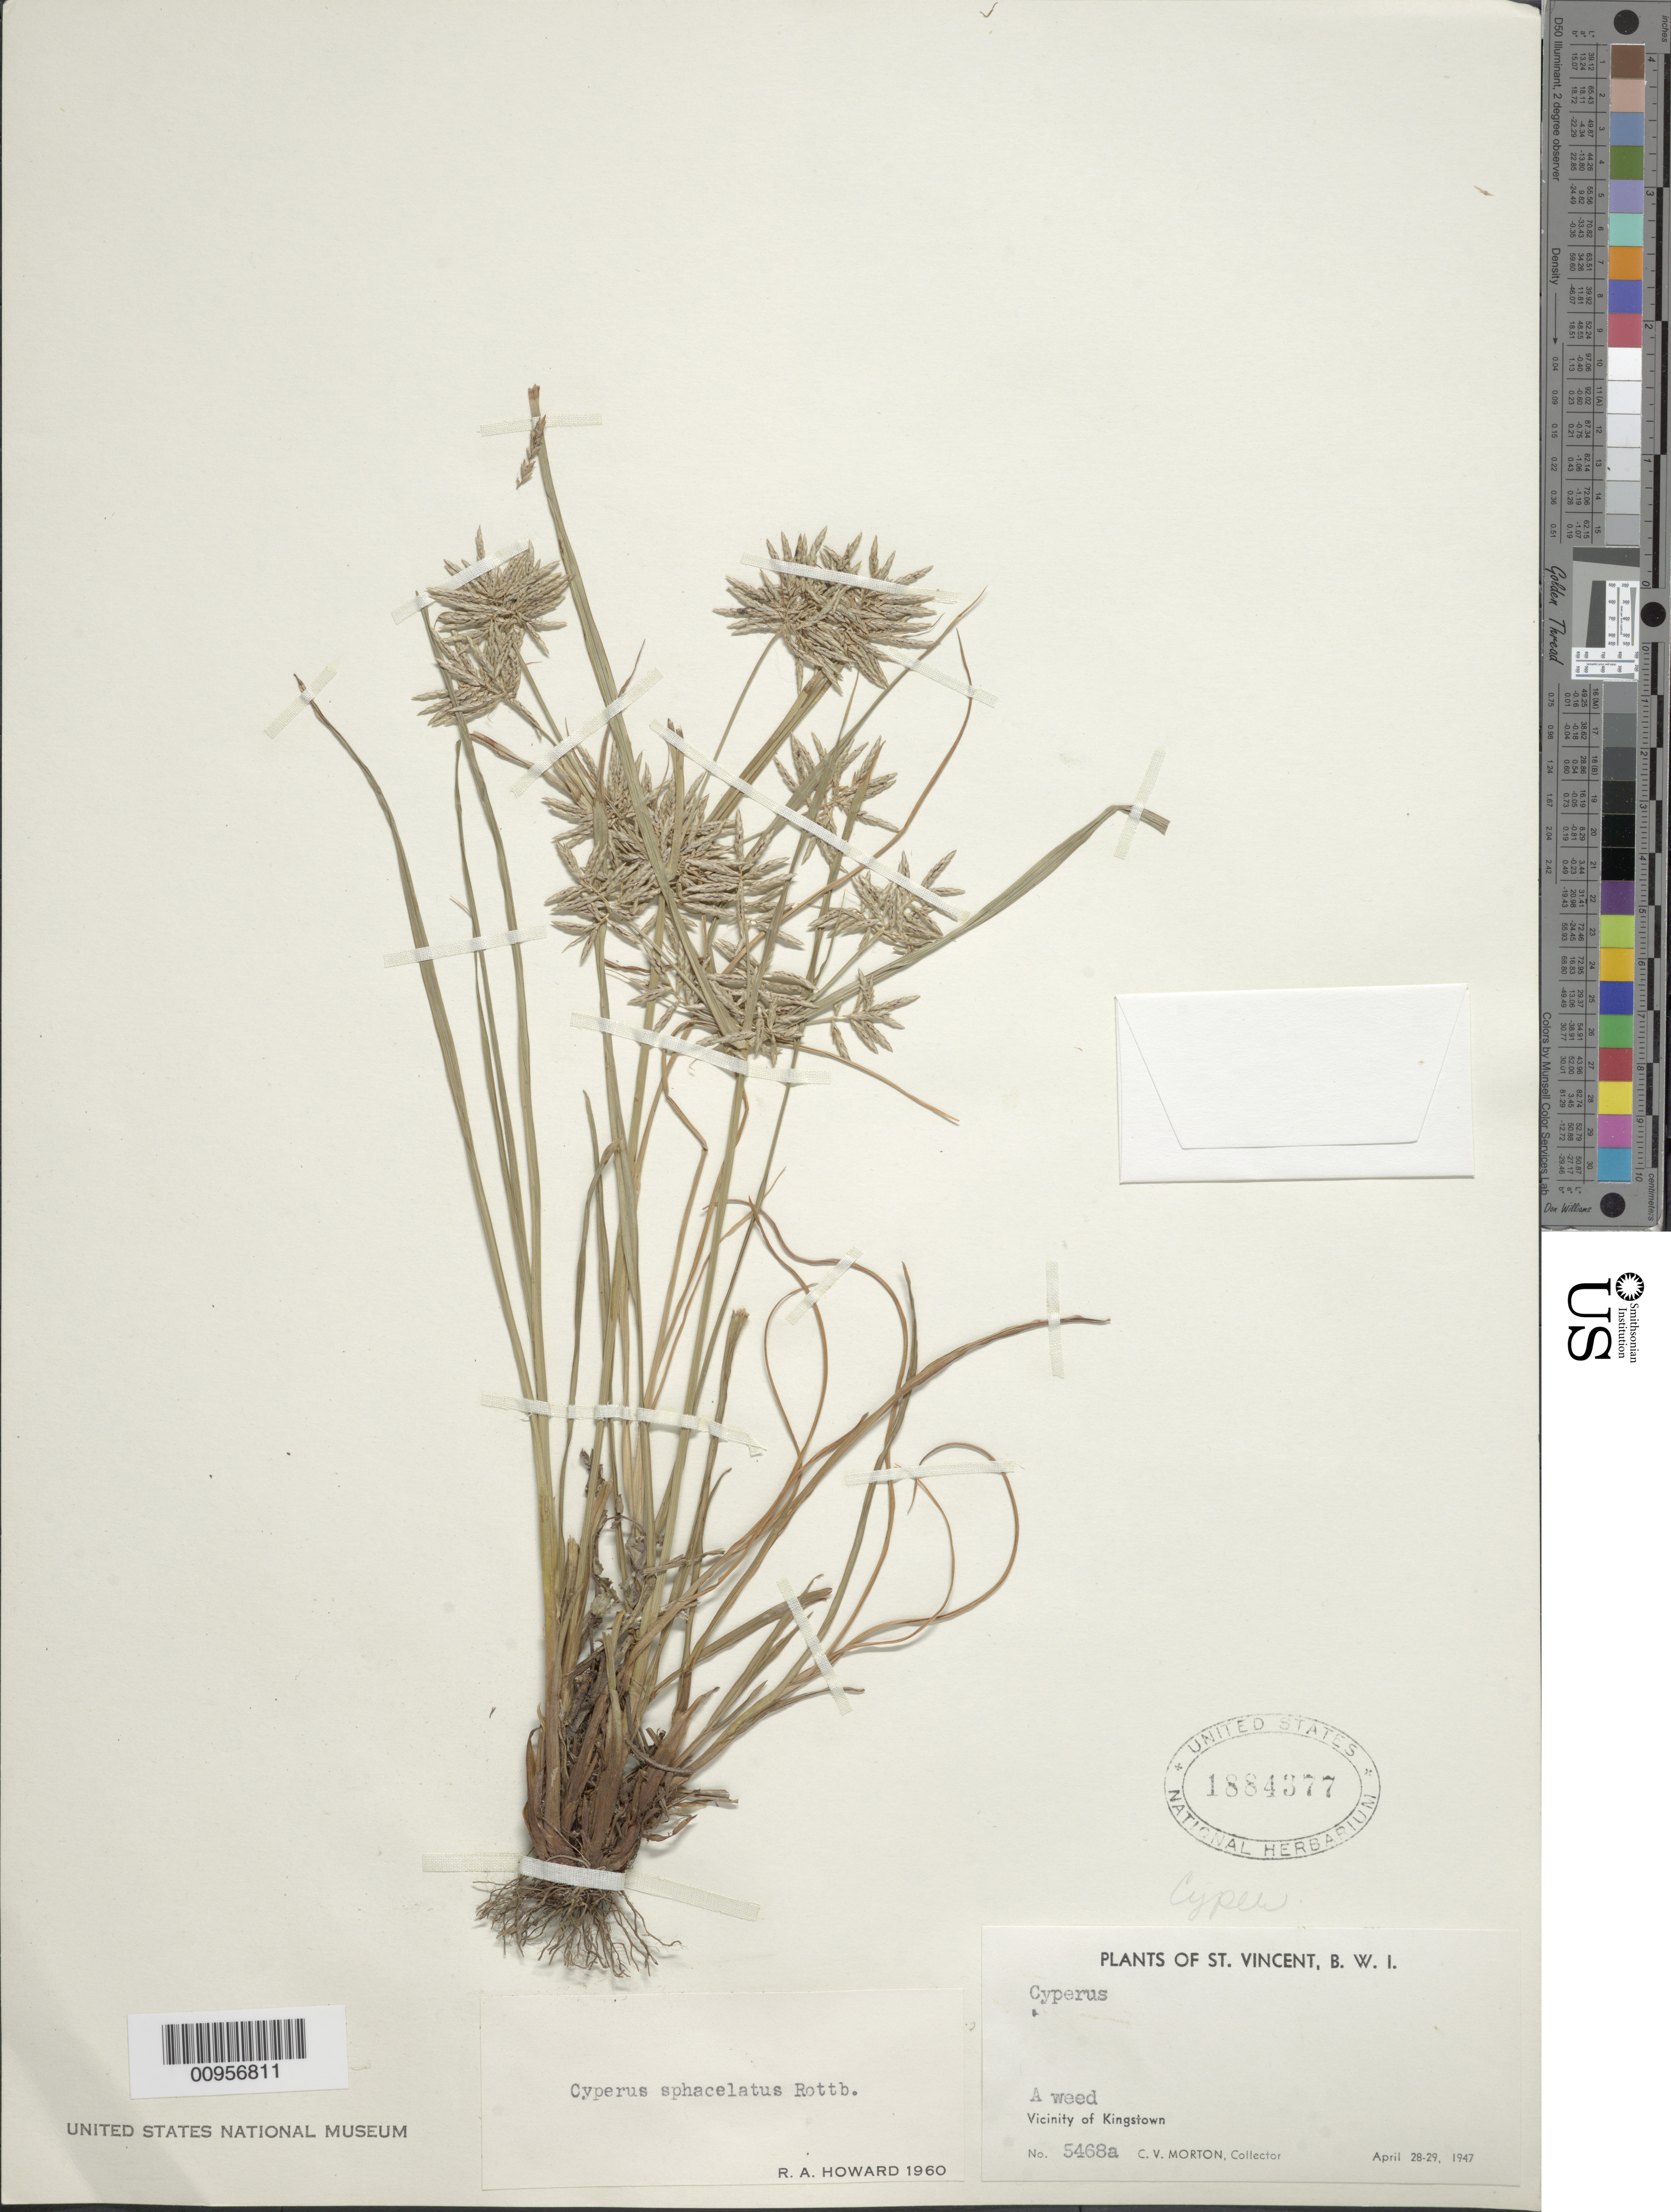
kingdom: Plantae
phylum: Tracheophyta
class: Liliopsida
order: Poales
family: Cyperaceae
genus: Cyperus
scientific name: Cyperus sphacelatus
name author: Rottb.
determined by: Howard, R. A.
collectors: C. V. Morton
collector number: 5468A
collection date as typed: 28 Apr 1947 to 29 Apr 1947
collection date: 1947-04-28/1947-04-29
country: St. Vincent - Grenadines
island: St. Vincent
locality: Vicinity of Kingstown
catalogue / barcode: US 1884377